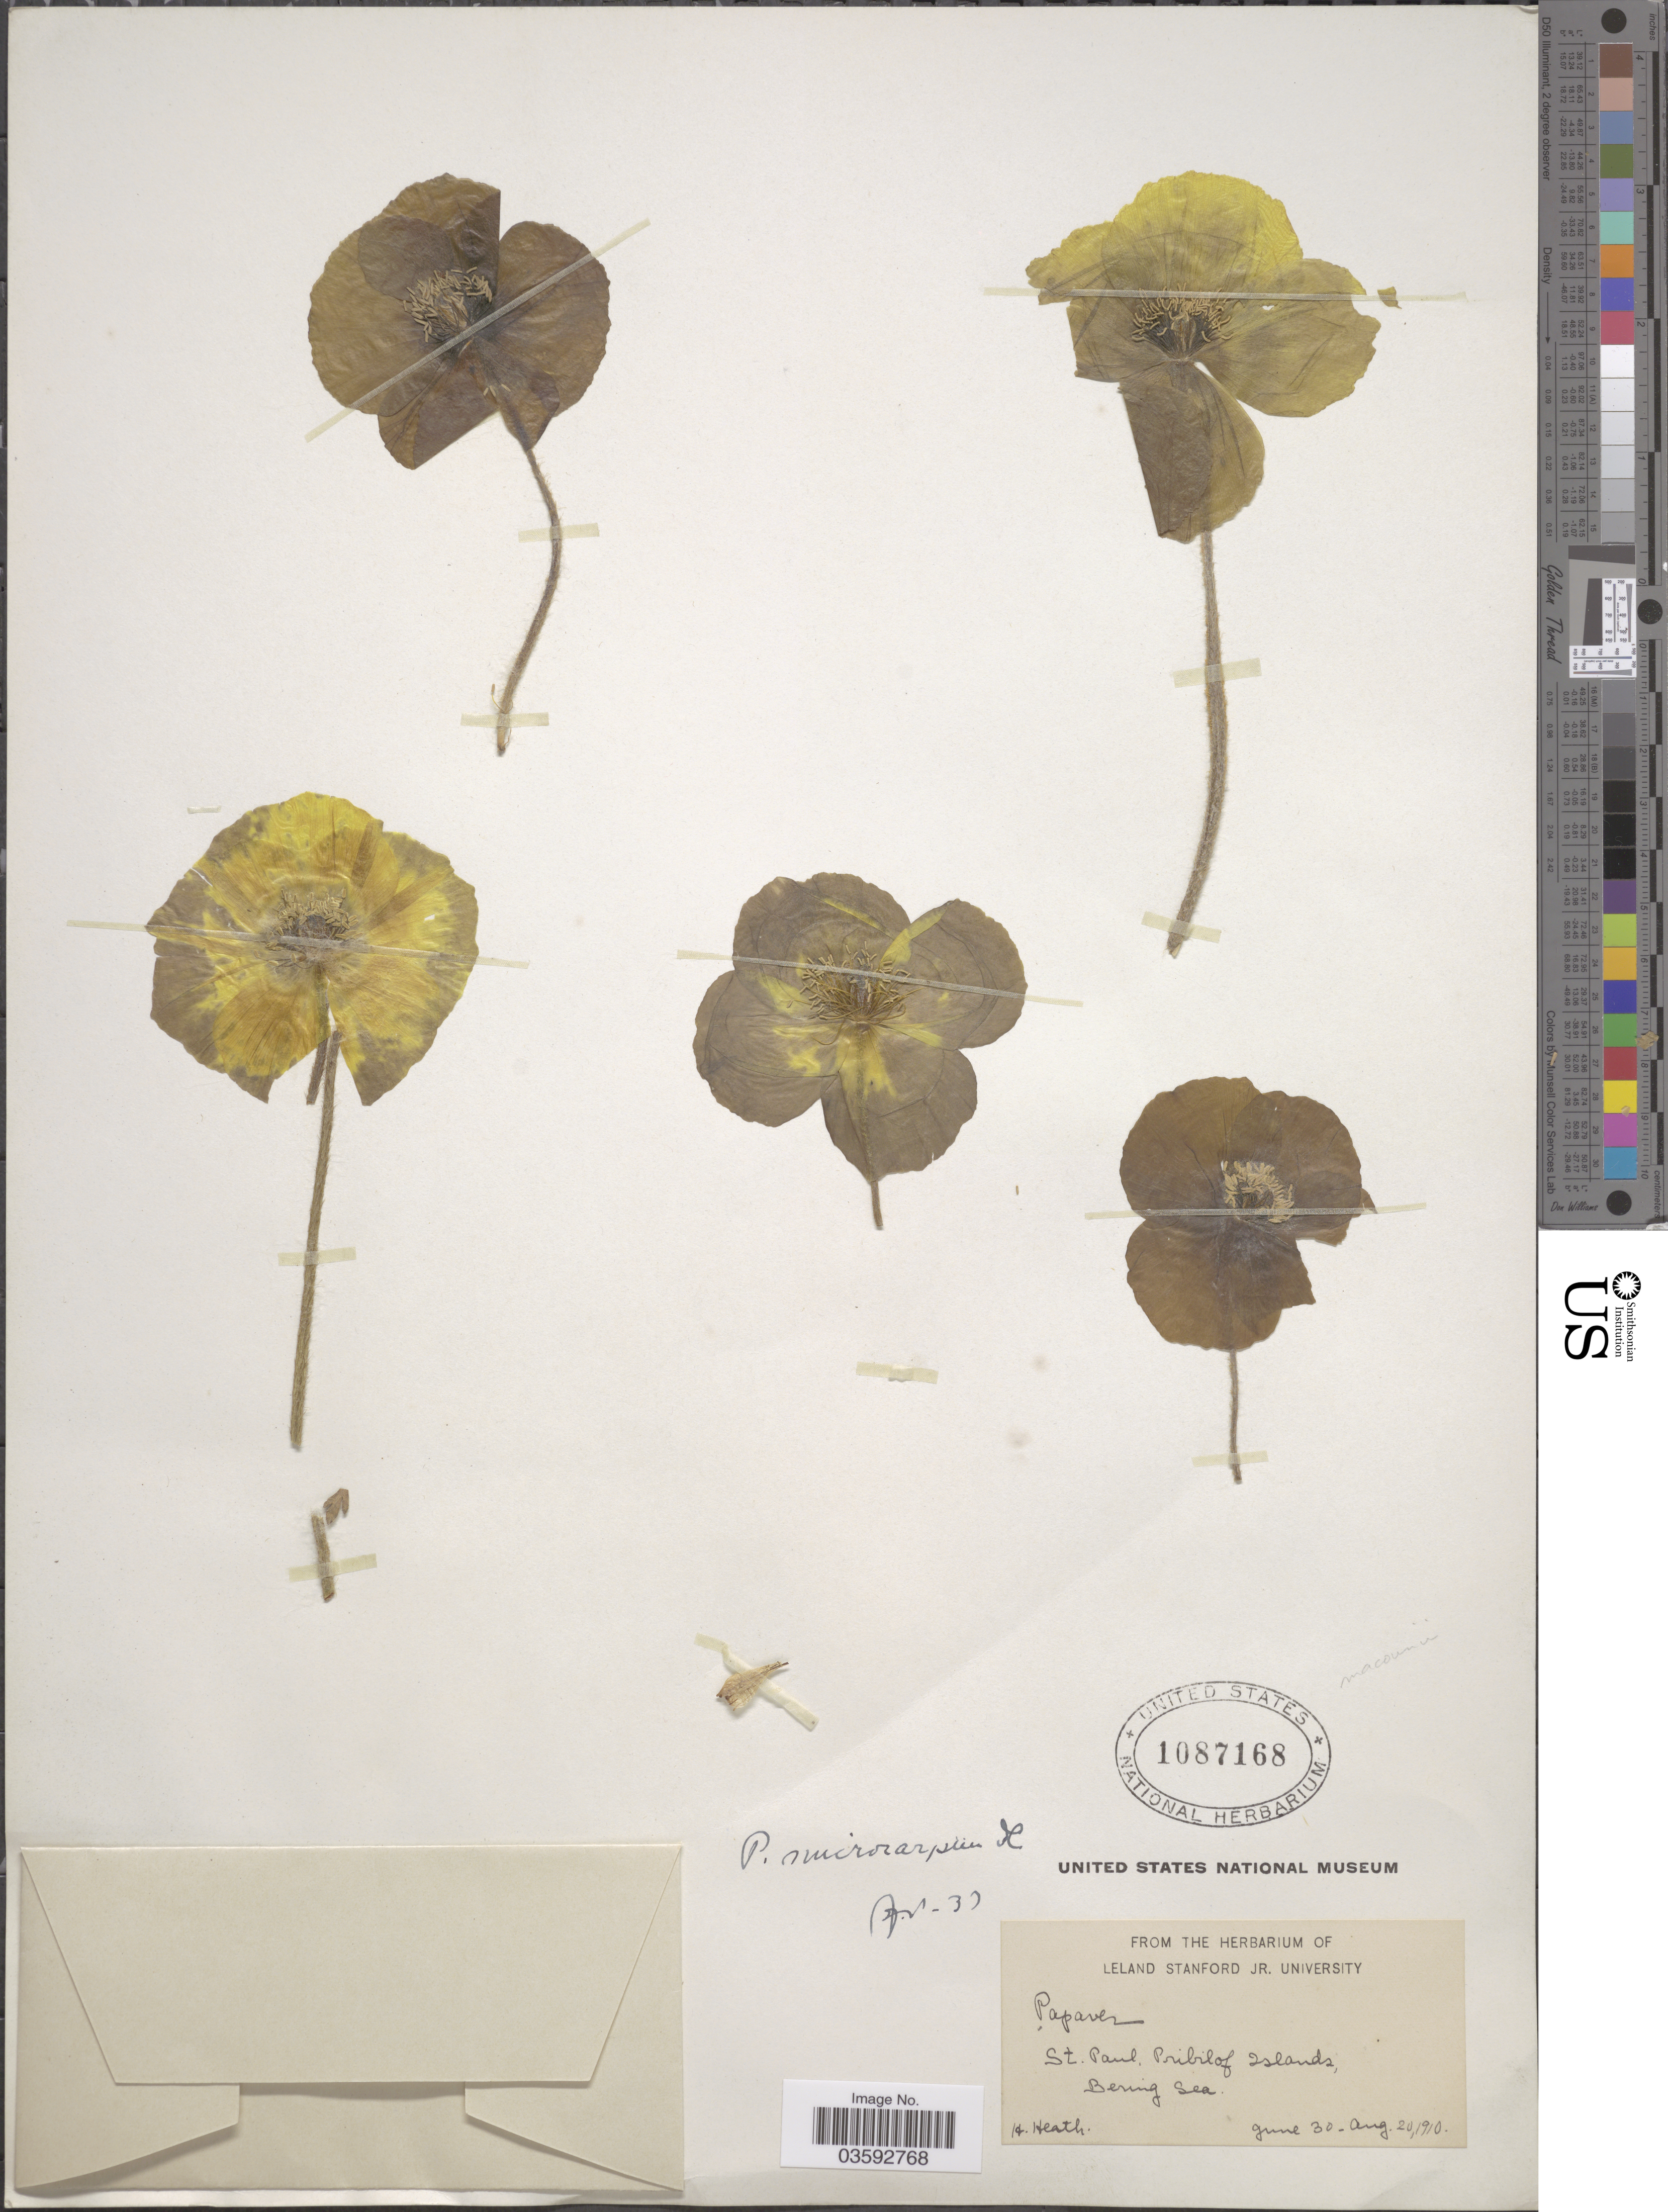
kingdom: Plantae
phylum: Tracheophyta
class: Magnoliopsida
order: Ranunculales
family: Papaveraceae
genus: Papaver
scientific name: Papaver nudicaule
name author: L.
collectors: H. Heath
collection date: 1910-06-30/1910-08-20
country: United States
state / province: Alaska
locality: St. Paul, Pribilof Islands, Bering Sea.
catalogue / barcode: US 1087168